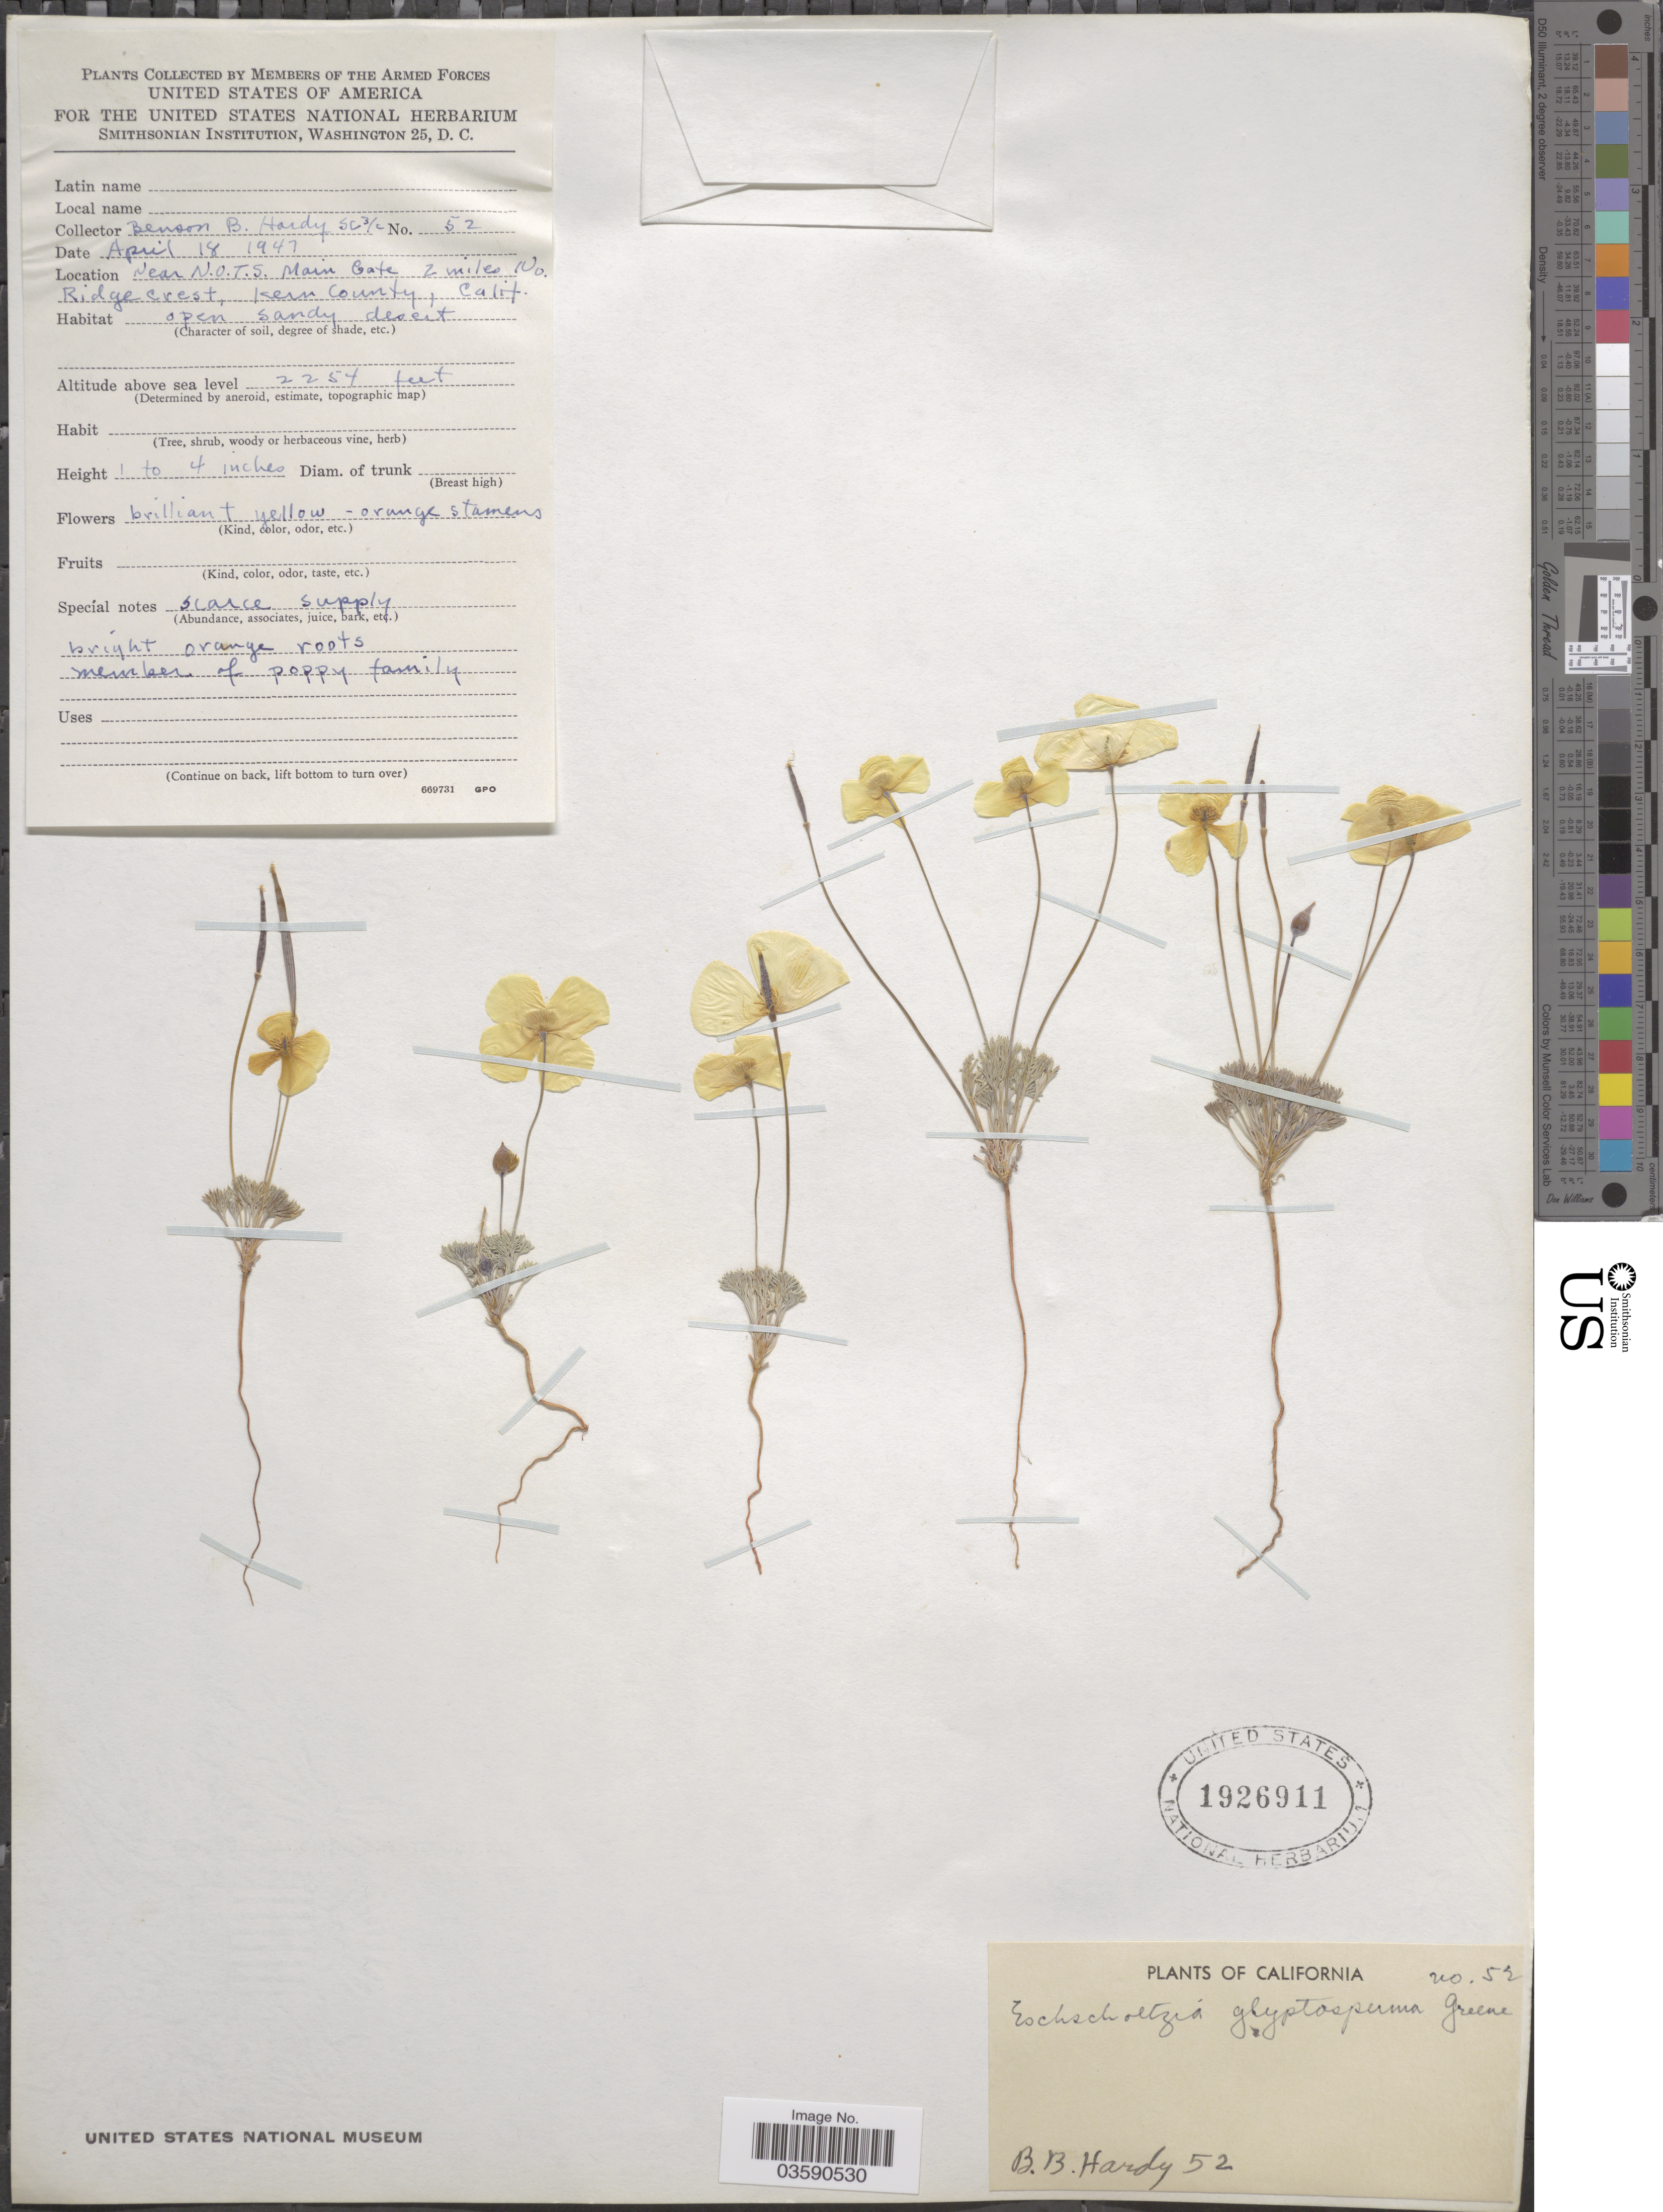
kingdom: Plantae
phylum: Tracheophyta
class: Magnoliopsida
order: Ranunculales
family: Papaveraceae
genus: Eschscholzia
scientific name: Eschscholzia glyptosperma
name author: Greene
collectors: B. Hardy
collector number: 52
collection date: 1947-04-18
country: United States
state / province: California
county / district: Kern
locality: Near N.O.T.S. Maine Gate 2 miles No. Ridge crest, Kern County.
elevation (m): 687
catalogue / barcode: US 1926911